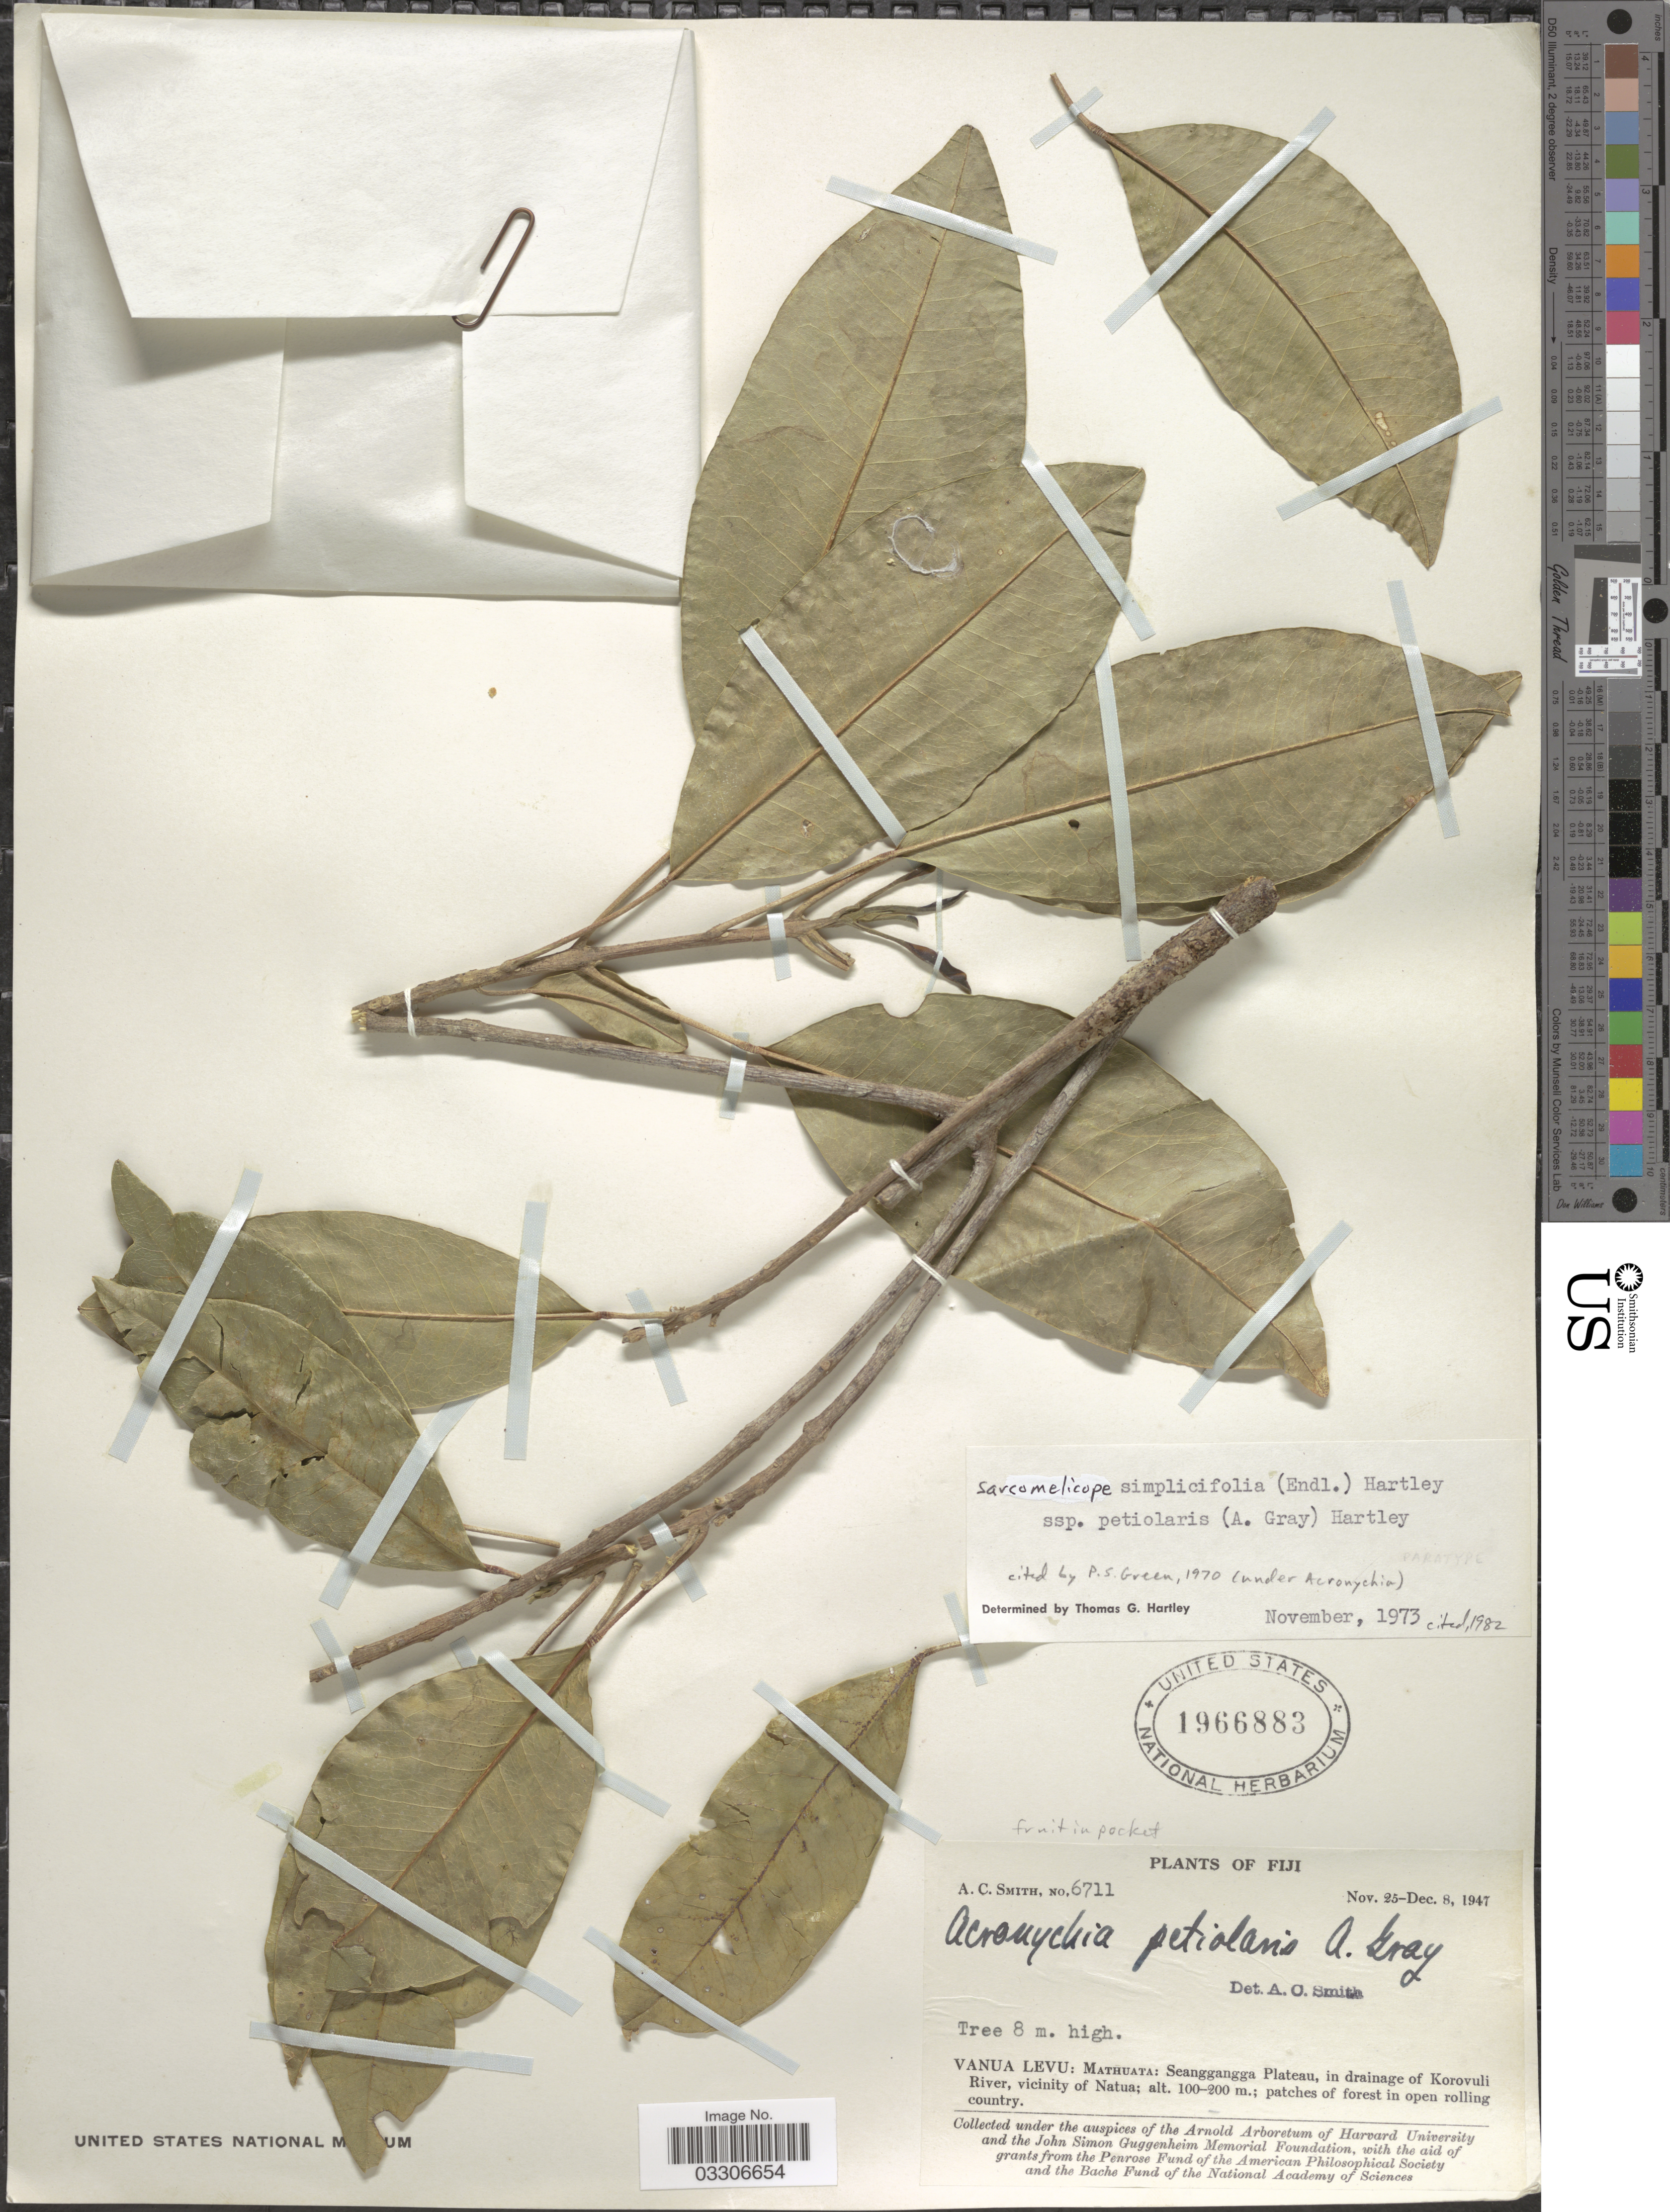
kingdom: Plantae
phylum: Tracheophyta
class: Magnoliopsida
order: Sapindales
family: Rutaceae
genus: Sarcomelicope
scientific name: Sarcomelicope petiolaris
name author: (A. Gray) A.C. Sm.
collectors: A. C. Smith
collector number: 6711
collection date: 1947-11-25/1947-12-08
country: Fiji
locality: Vanua Levu: Mathuata: Seanggangga Plateau, in drainage of Korovulli River, vicinity of Natua.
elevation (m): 100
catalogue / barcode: US 1966883